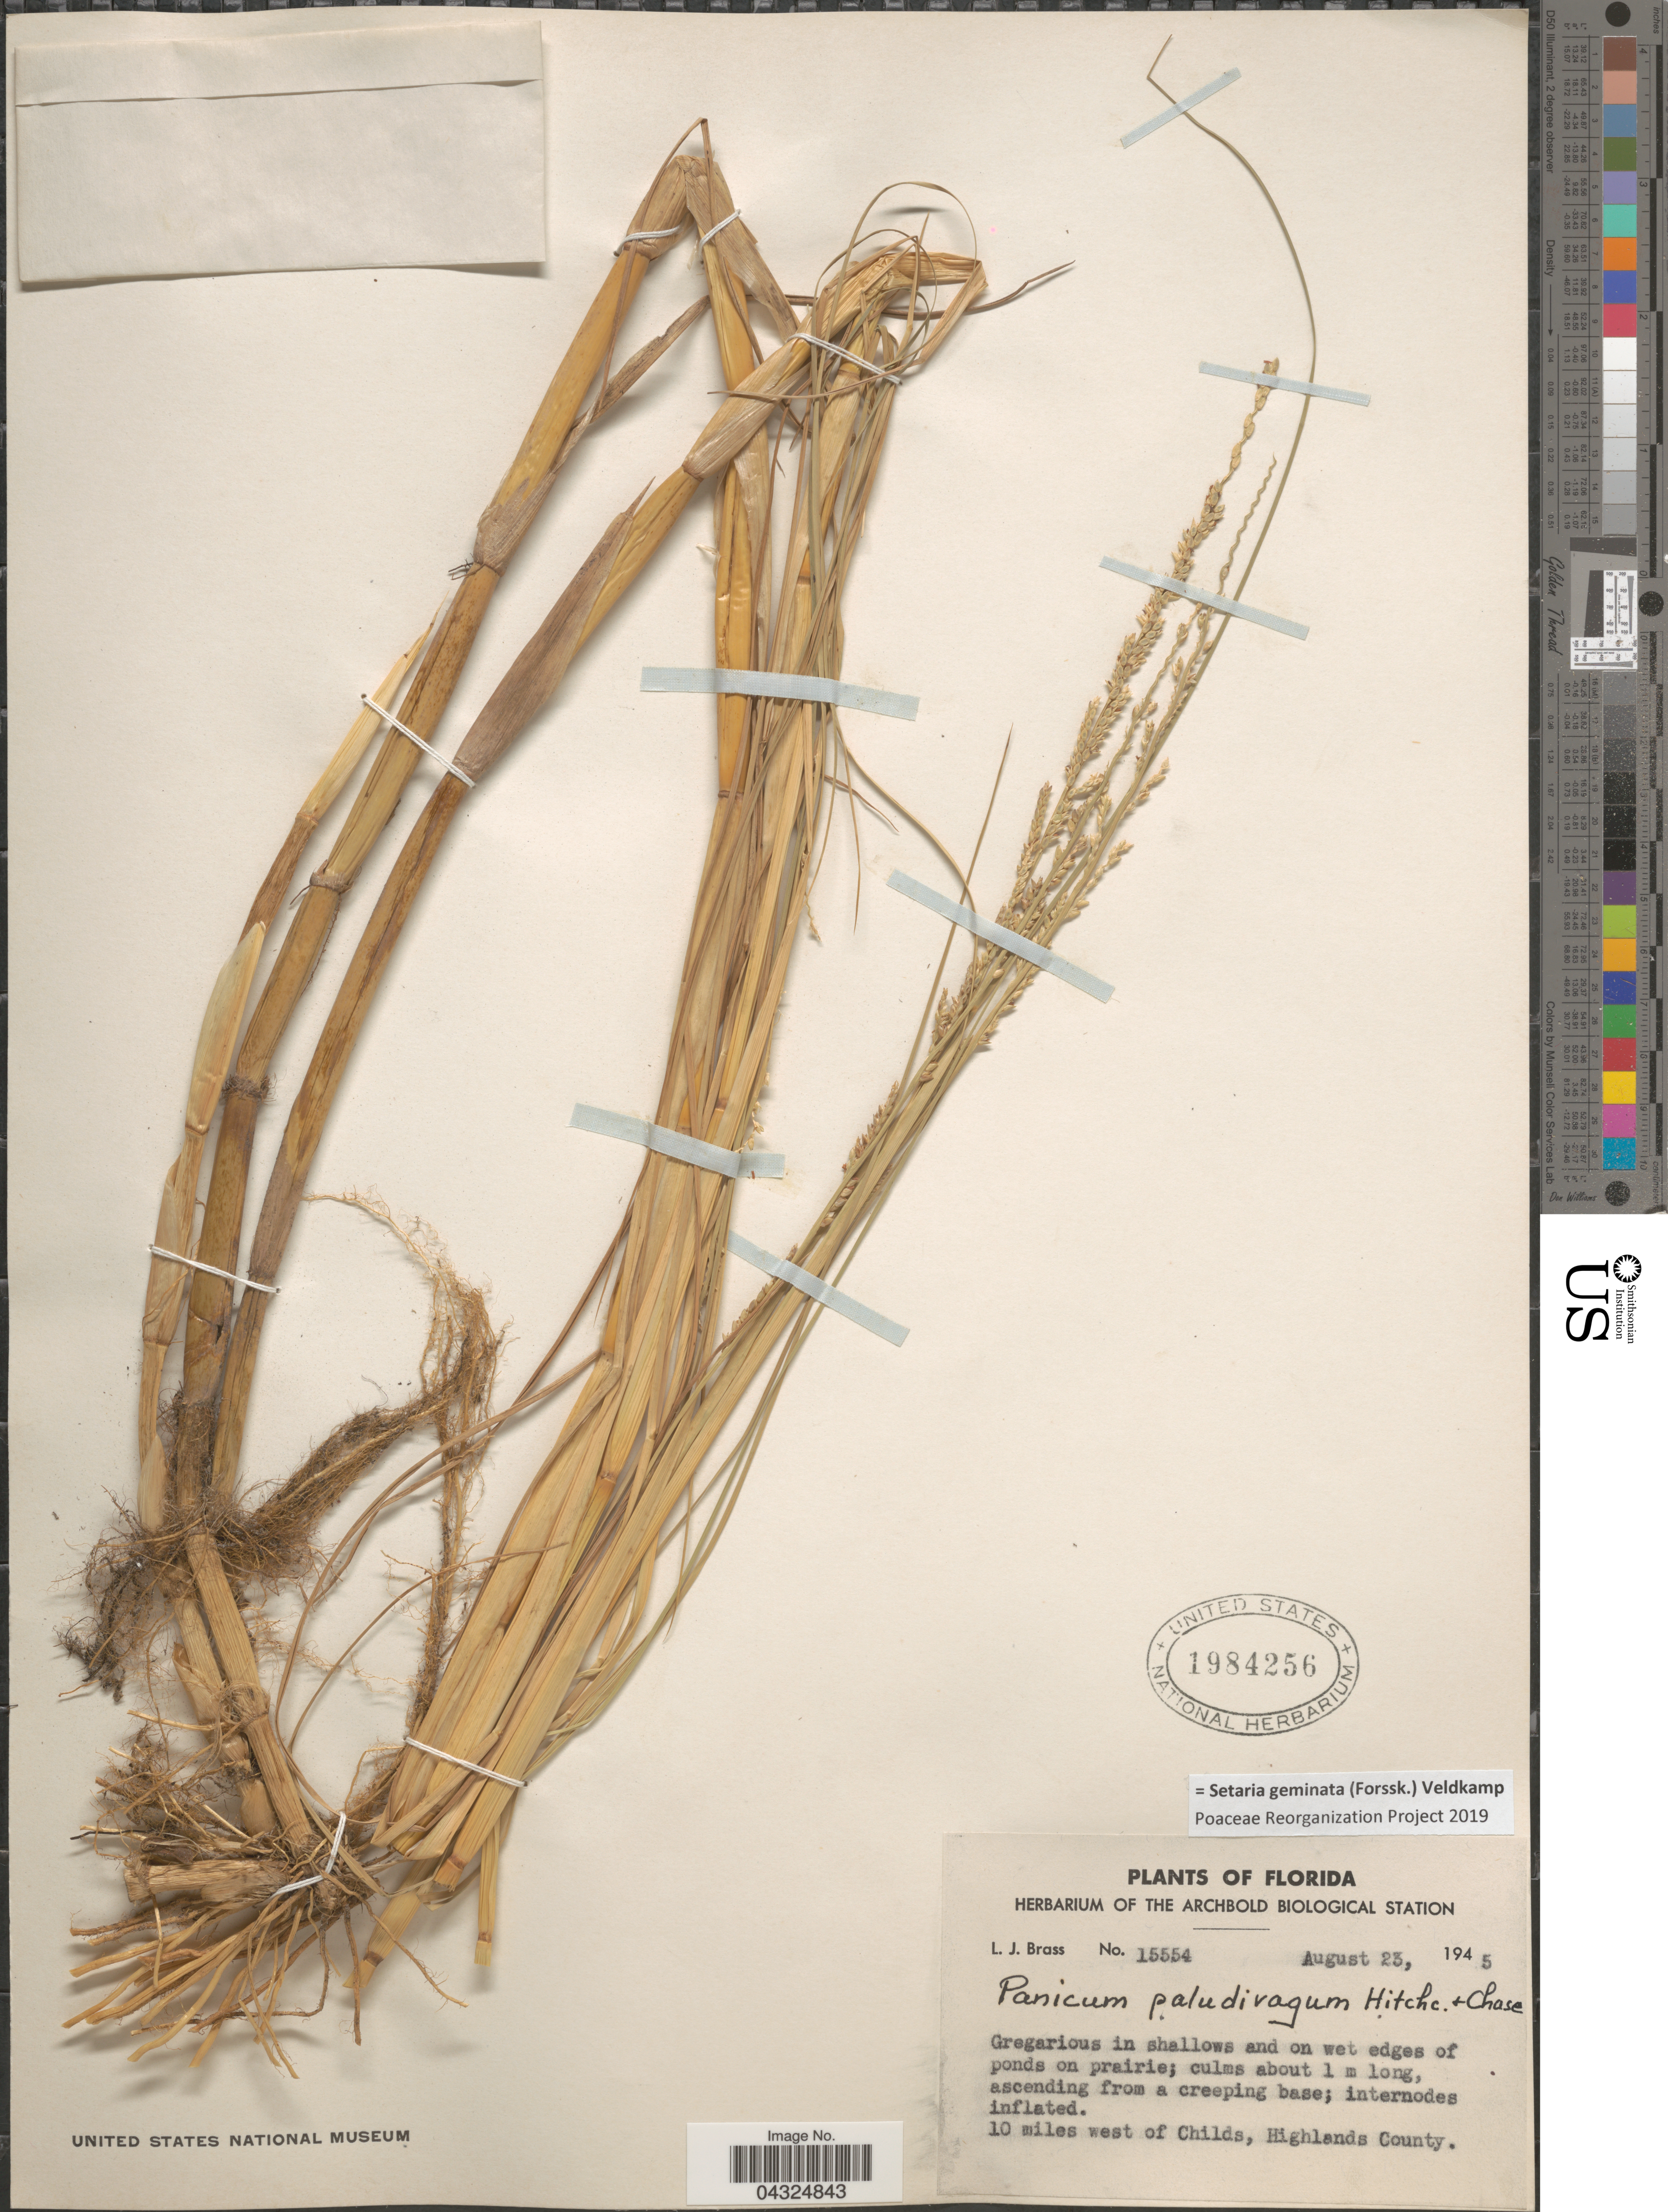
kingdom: Plantae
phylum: Tracheophyta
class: Liliopsida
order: Poales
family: Poaceae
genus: Setaria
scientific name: Setaria geminata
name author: (Forssk.) Veldkamp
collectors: L. J. Brass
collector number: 15554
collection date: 1945-08-23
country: United States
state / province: Florida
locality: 10 miles west of Childs, Highlands County.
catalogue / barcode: US 1984256